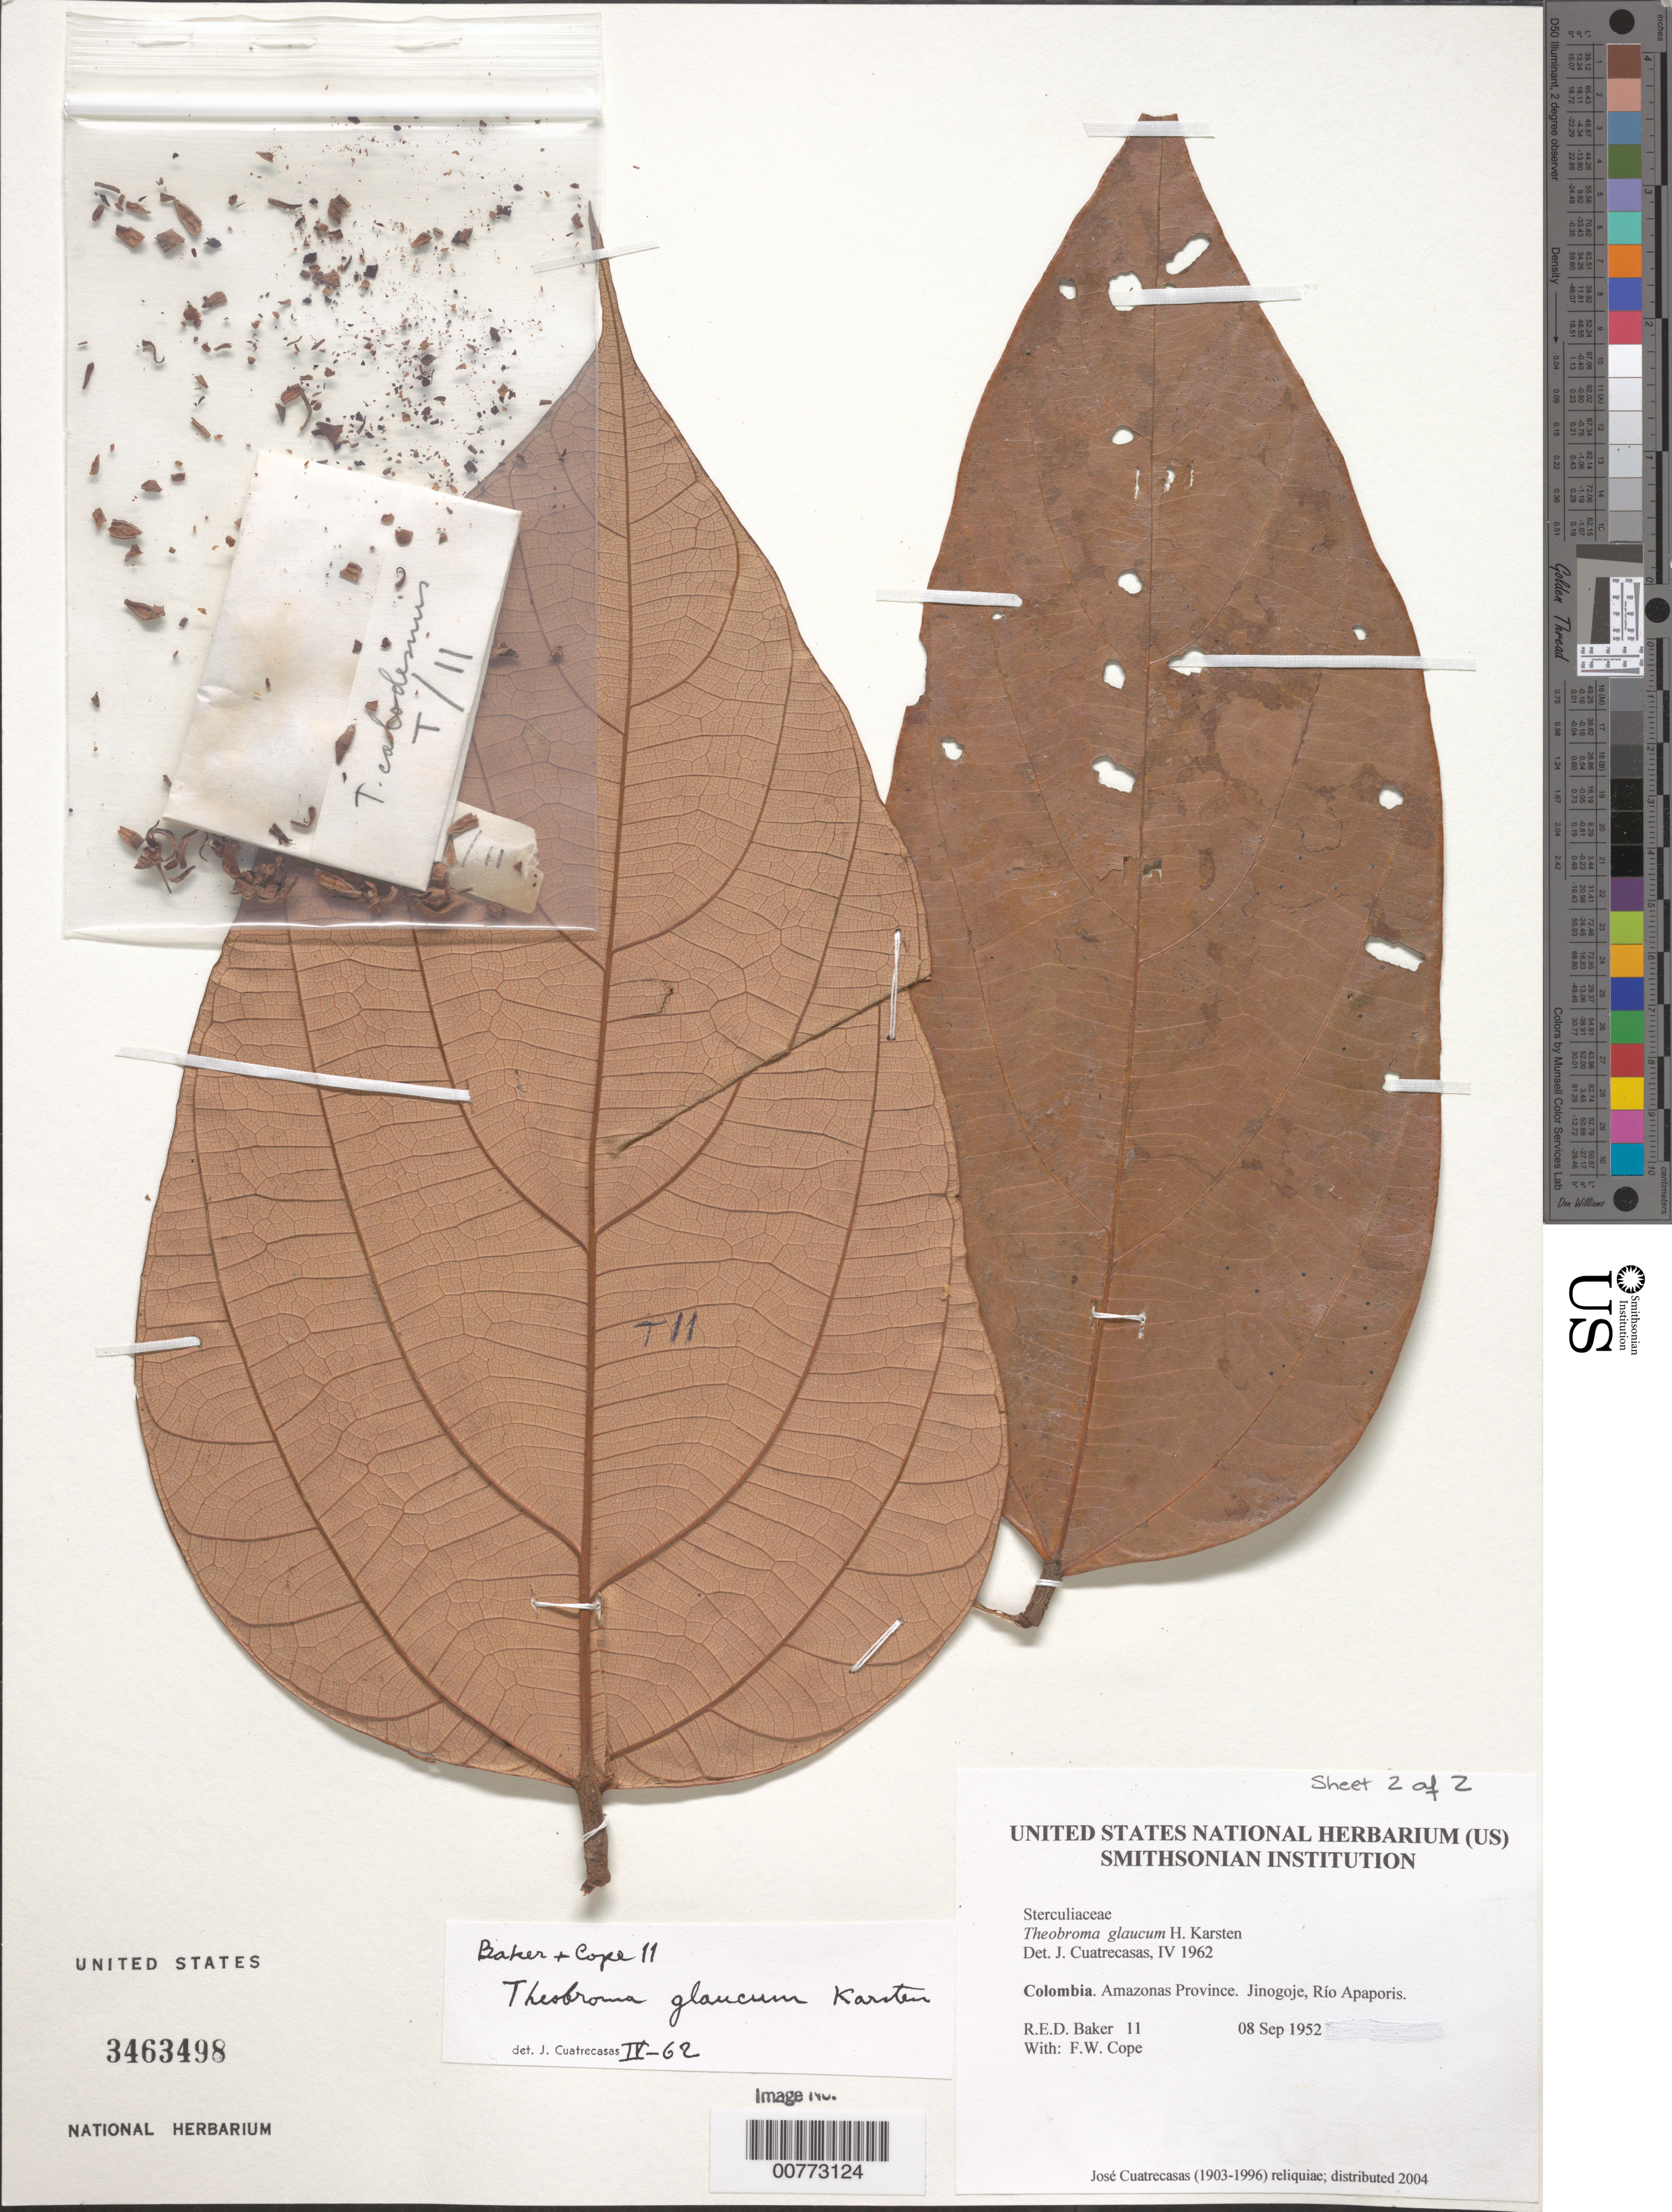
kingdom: Plantae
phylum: Tracheophyta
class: Magnoliopsida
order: Malvales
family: Malvaceae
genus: Theobroma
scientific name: Theobroma glaucum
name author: H. Karst.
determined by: Cuatrecasas, J.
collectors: R. E. D. Baker & F. Cope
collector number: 11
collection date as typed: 08 Sep 1952 or 09 Aug 1952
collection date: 1952-08-09 or 1952-09-08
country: Colombia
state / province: Amazônas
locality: Jinogoje, Río Apaporis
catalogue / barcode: US 3463498